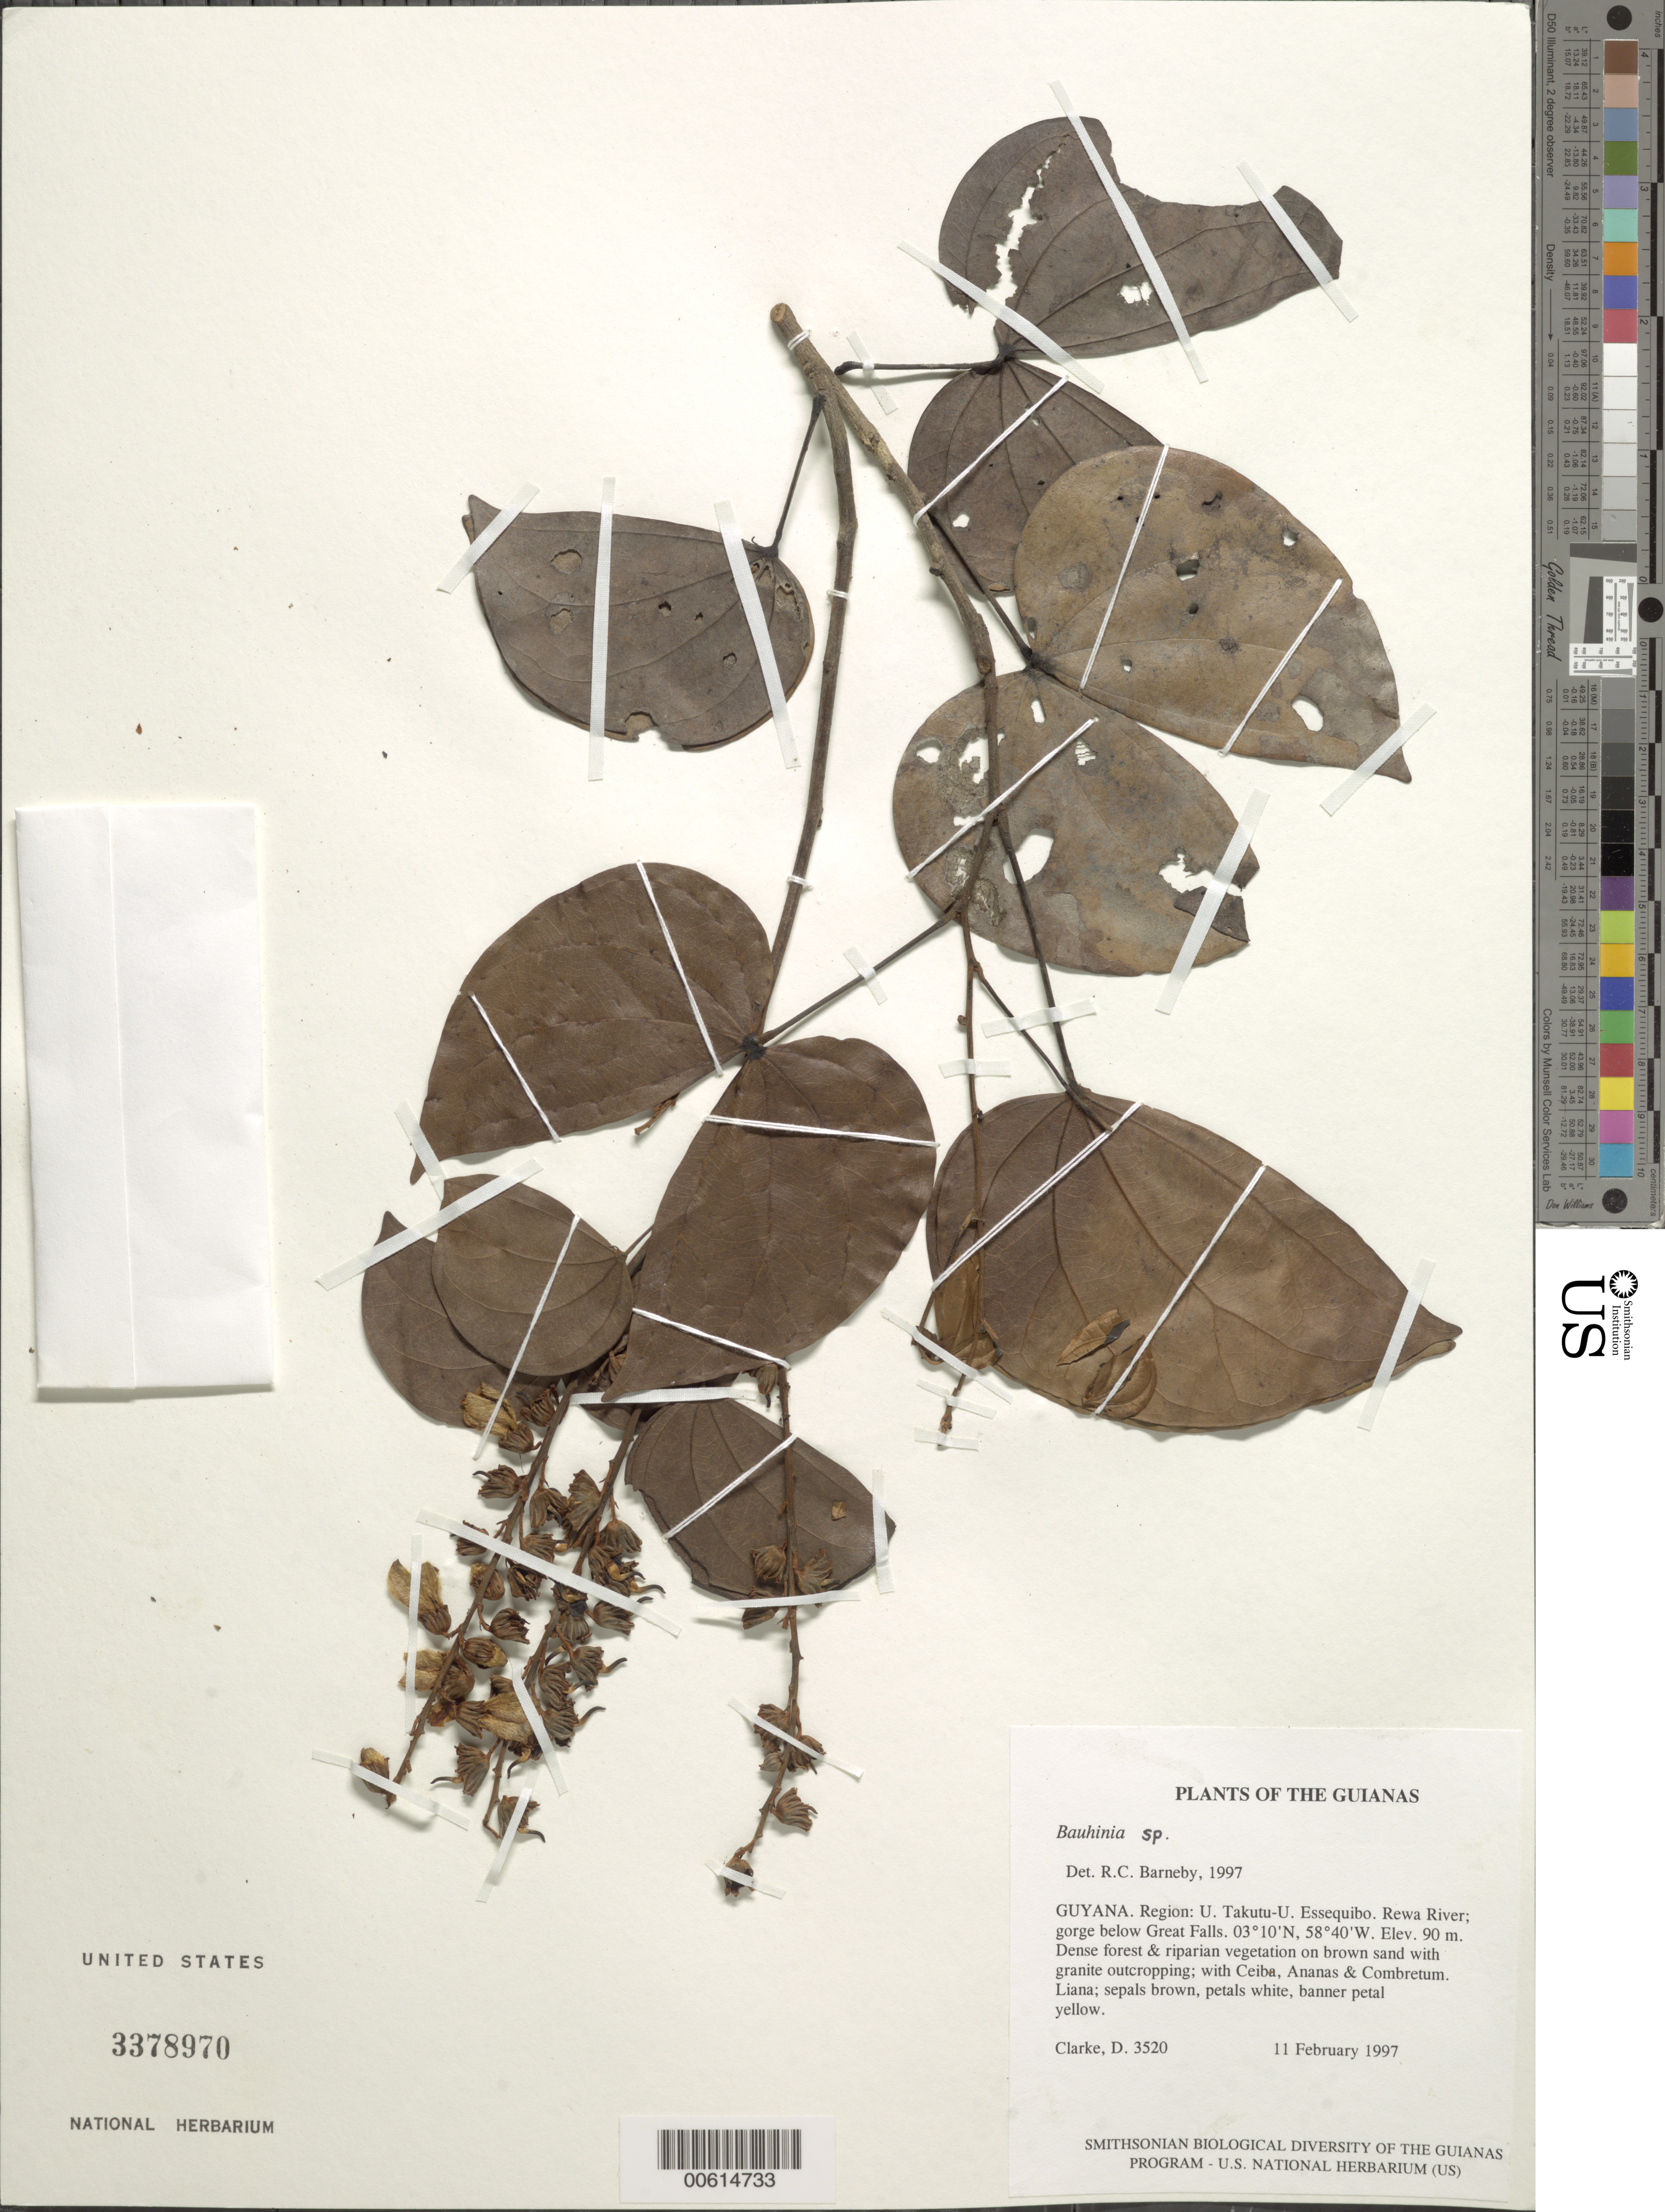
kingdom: Plantae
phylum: Tracheophyta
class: Magnoliopsida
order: Fabales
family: Fabaceae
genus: Bauhinia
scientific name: Bauhinia sp.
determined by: Barneby, Rupert C., (NY)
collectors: H. D. Clarke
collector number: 3520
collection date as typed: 11 February 1997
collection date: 1997-02-11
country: Guyana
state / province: U. Takutu-U. Essequibo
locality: Rewa River; gorge below Great Falls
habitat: Dense forest & riparian vegetation on brown sand with granite outcropping; with Ceiba, Ananas & Combretum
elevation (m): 90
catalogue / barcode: US 3378970